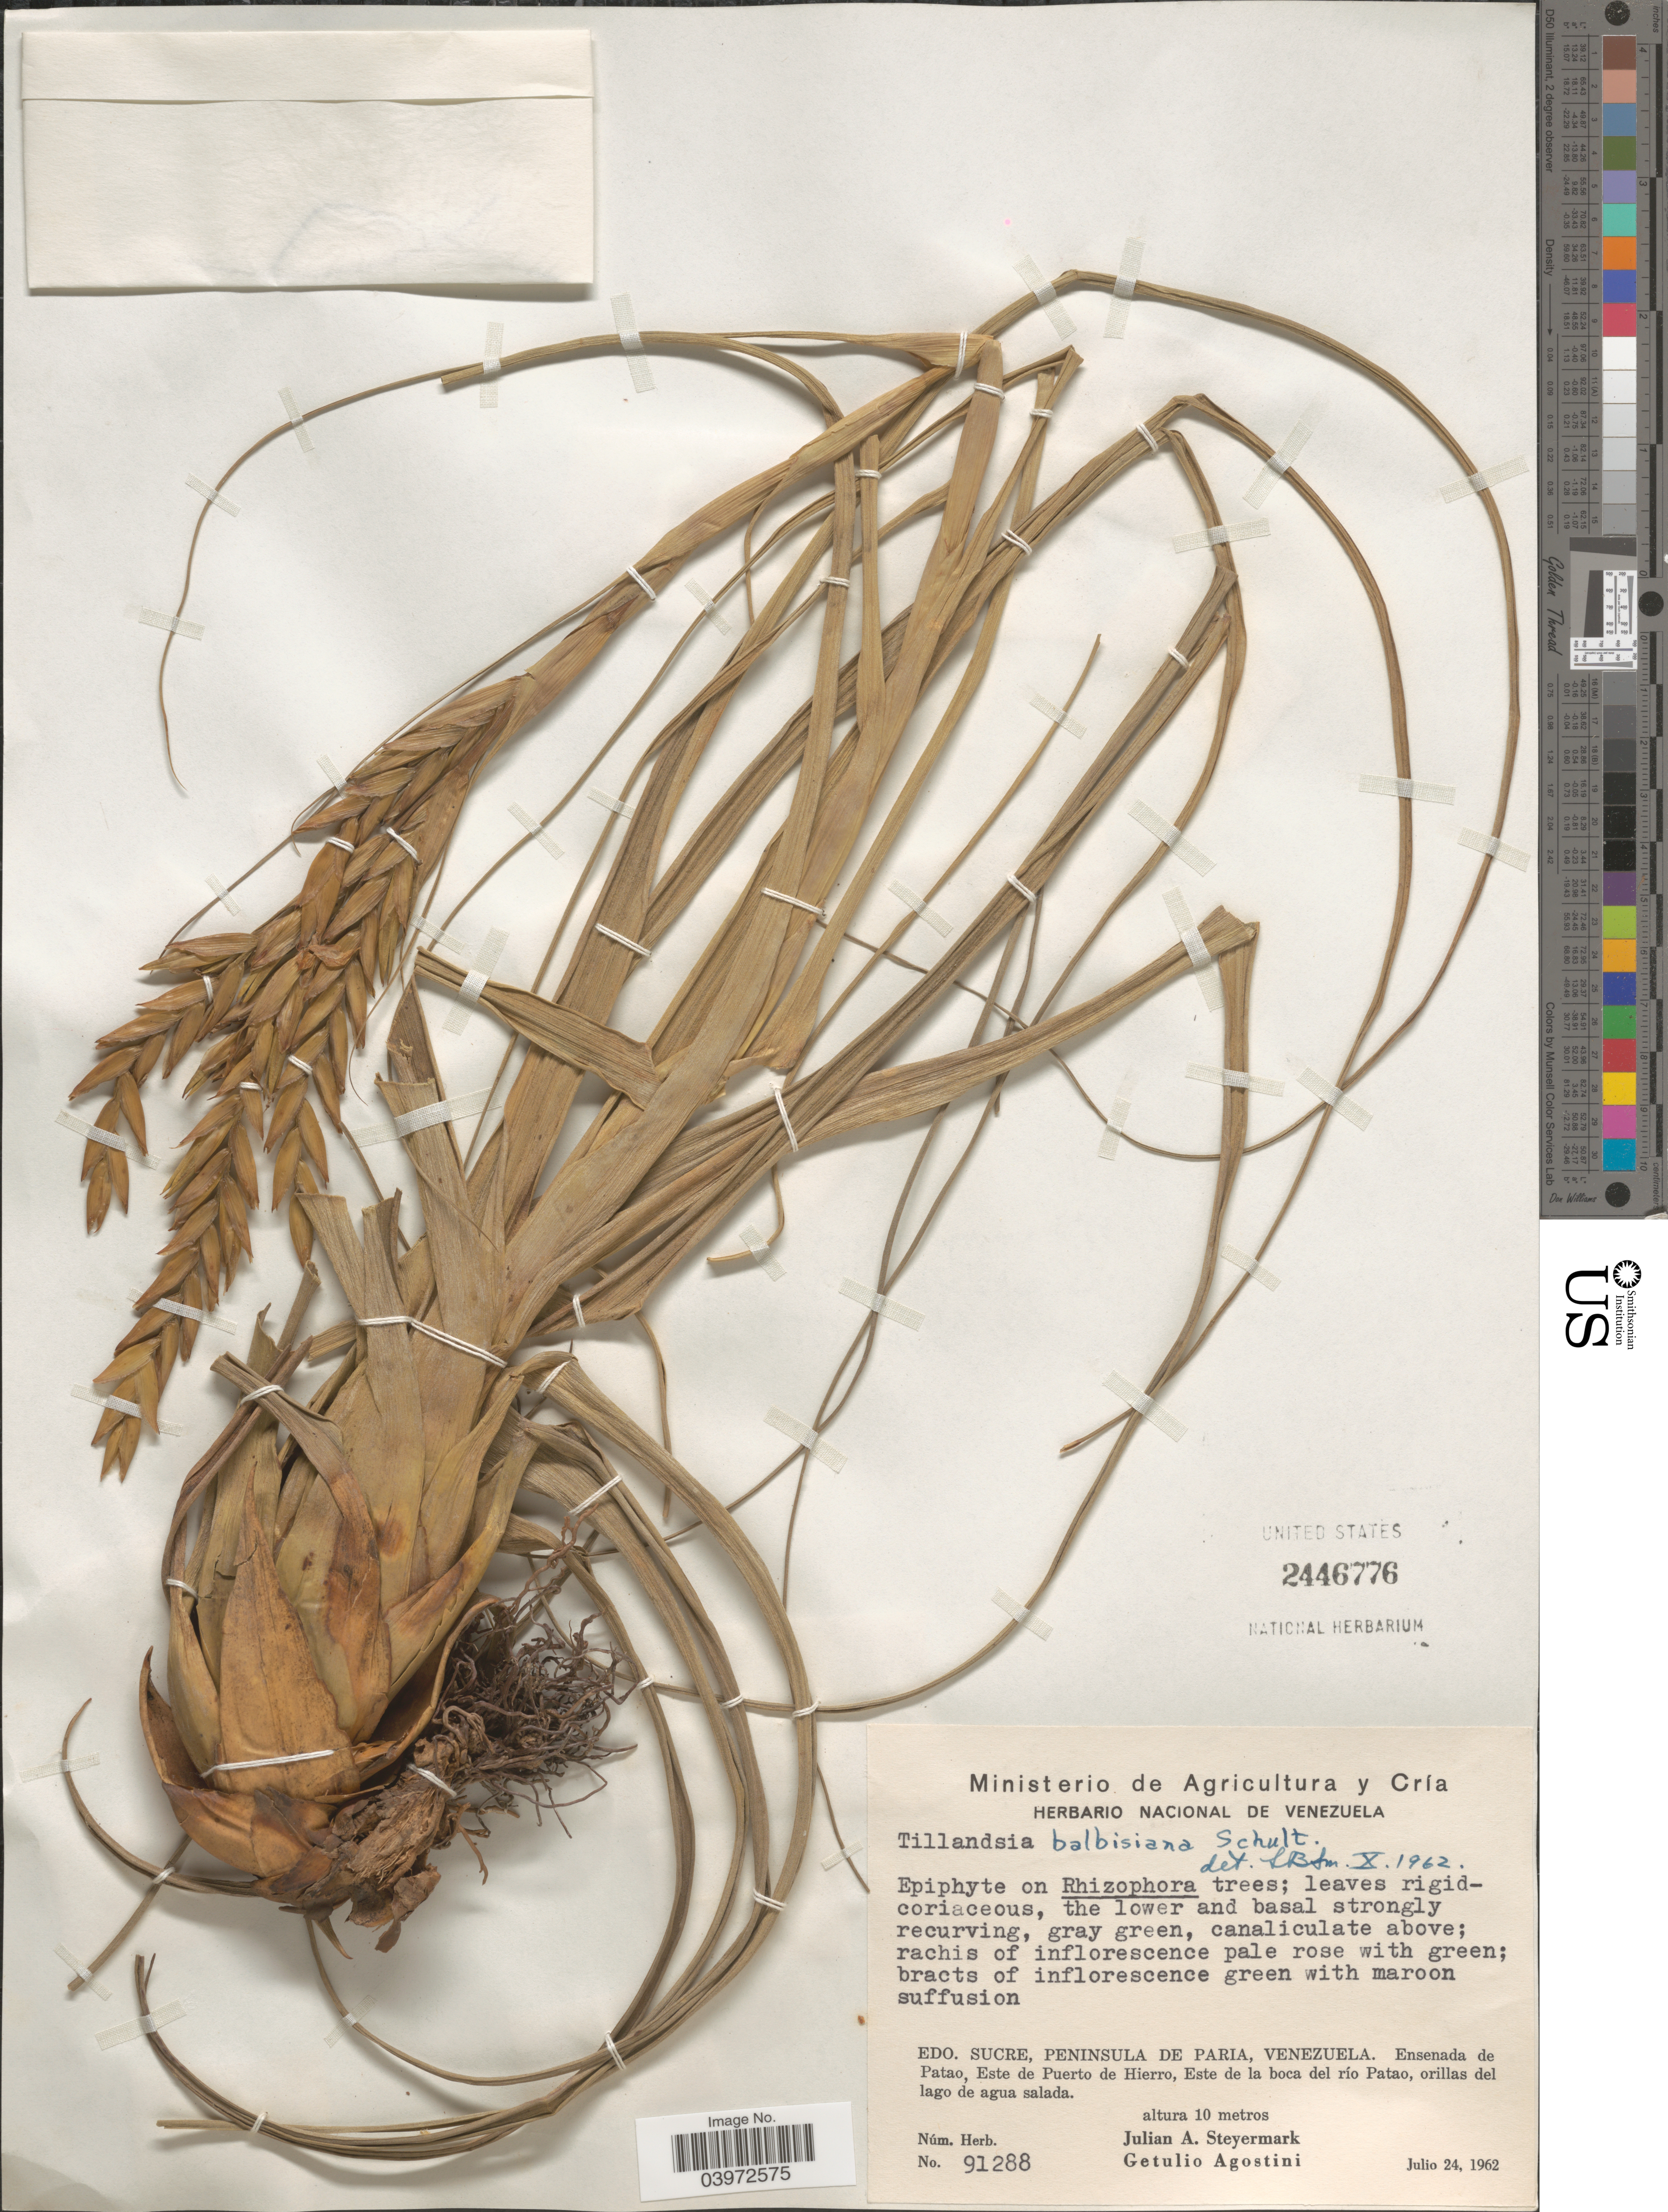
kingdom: Plantae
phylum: Tracheophyta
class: Liliopsida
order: Poales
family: Bromeliaceae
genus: Tillandsia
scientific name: Tillandsia balbisiana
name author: Schult. f.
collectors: J. Steyermark & G. Agostini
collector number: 91288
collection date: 1962-07-24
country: Venezuela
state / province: Sucre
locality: Peninsula de Paria. Ensenada de Patao, Este de Puerto de Hierro, Este de la boca del río Patao.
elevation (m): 10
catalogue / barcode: US 2446776